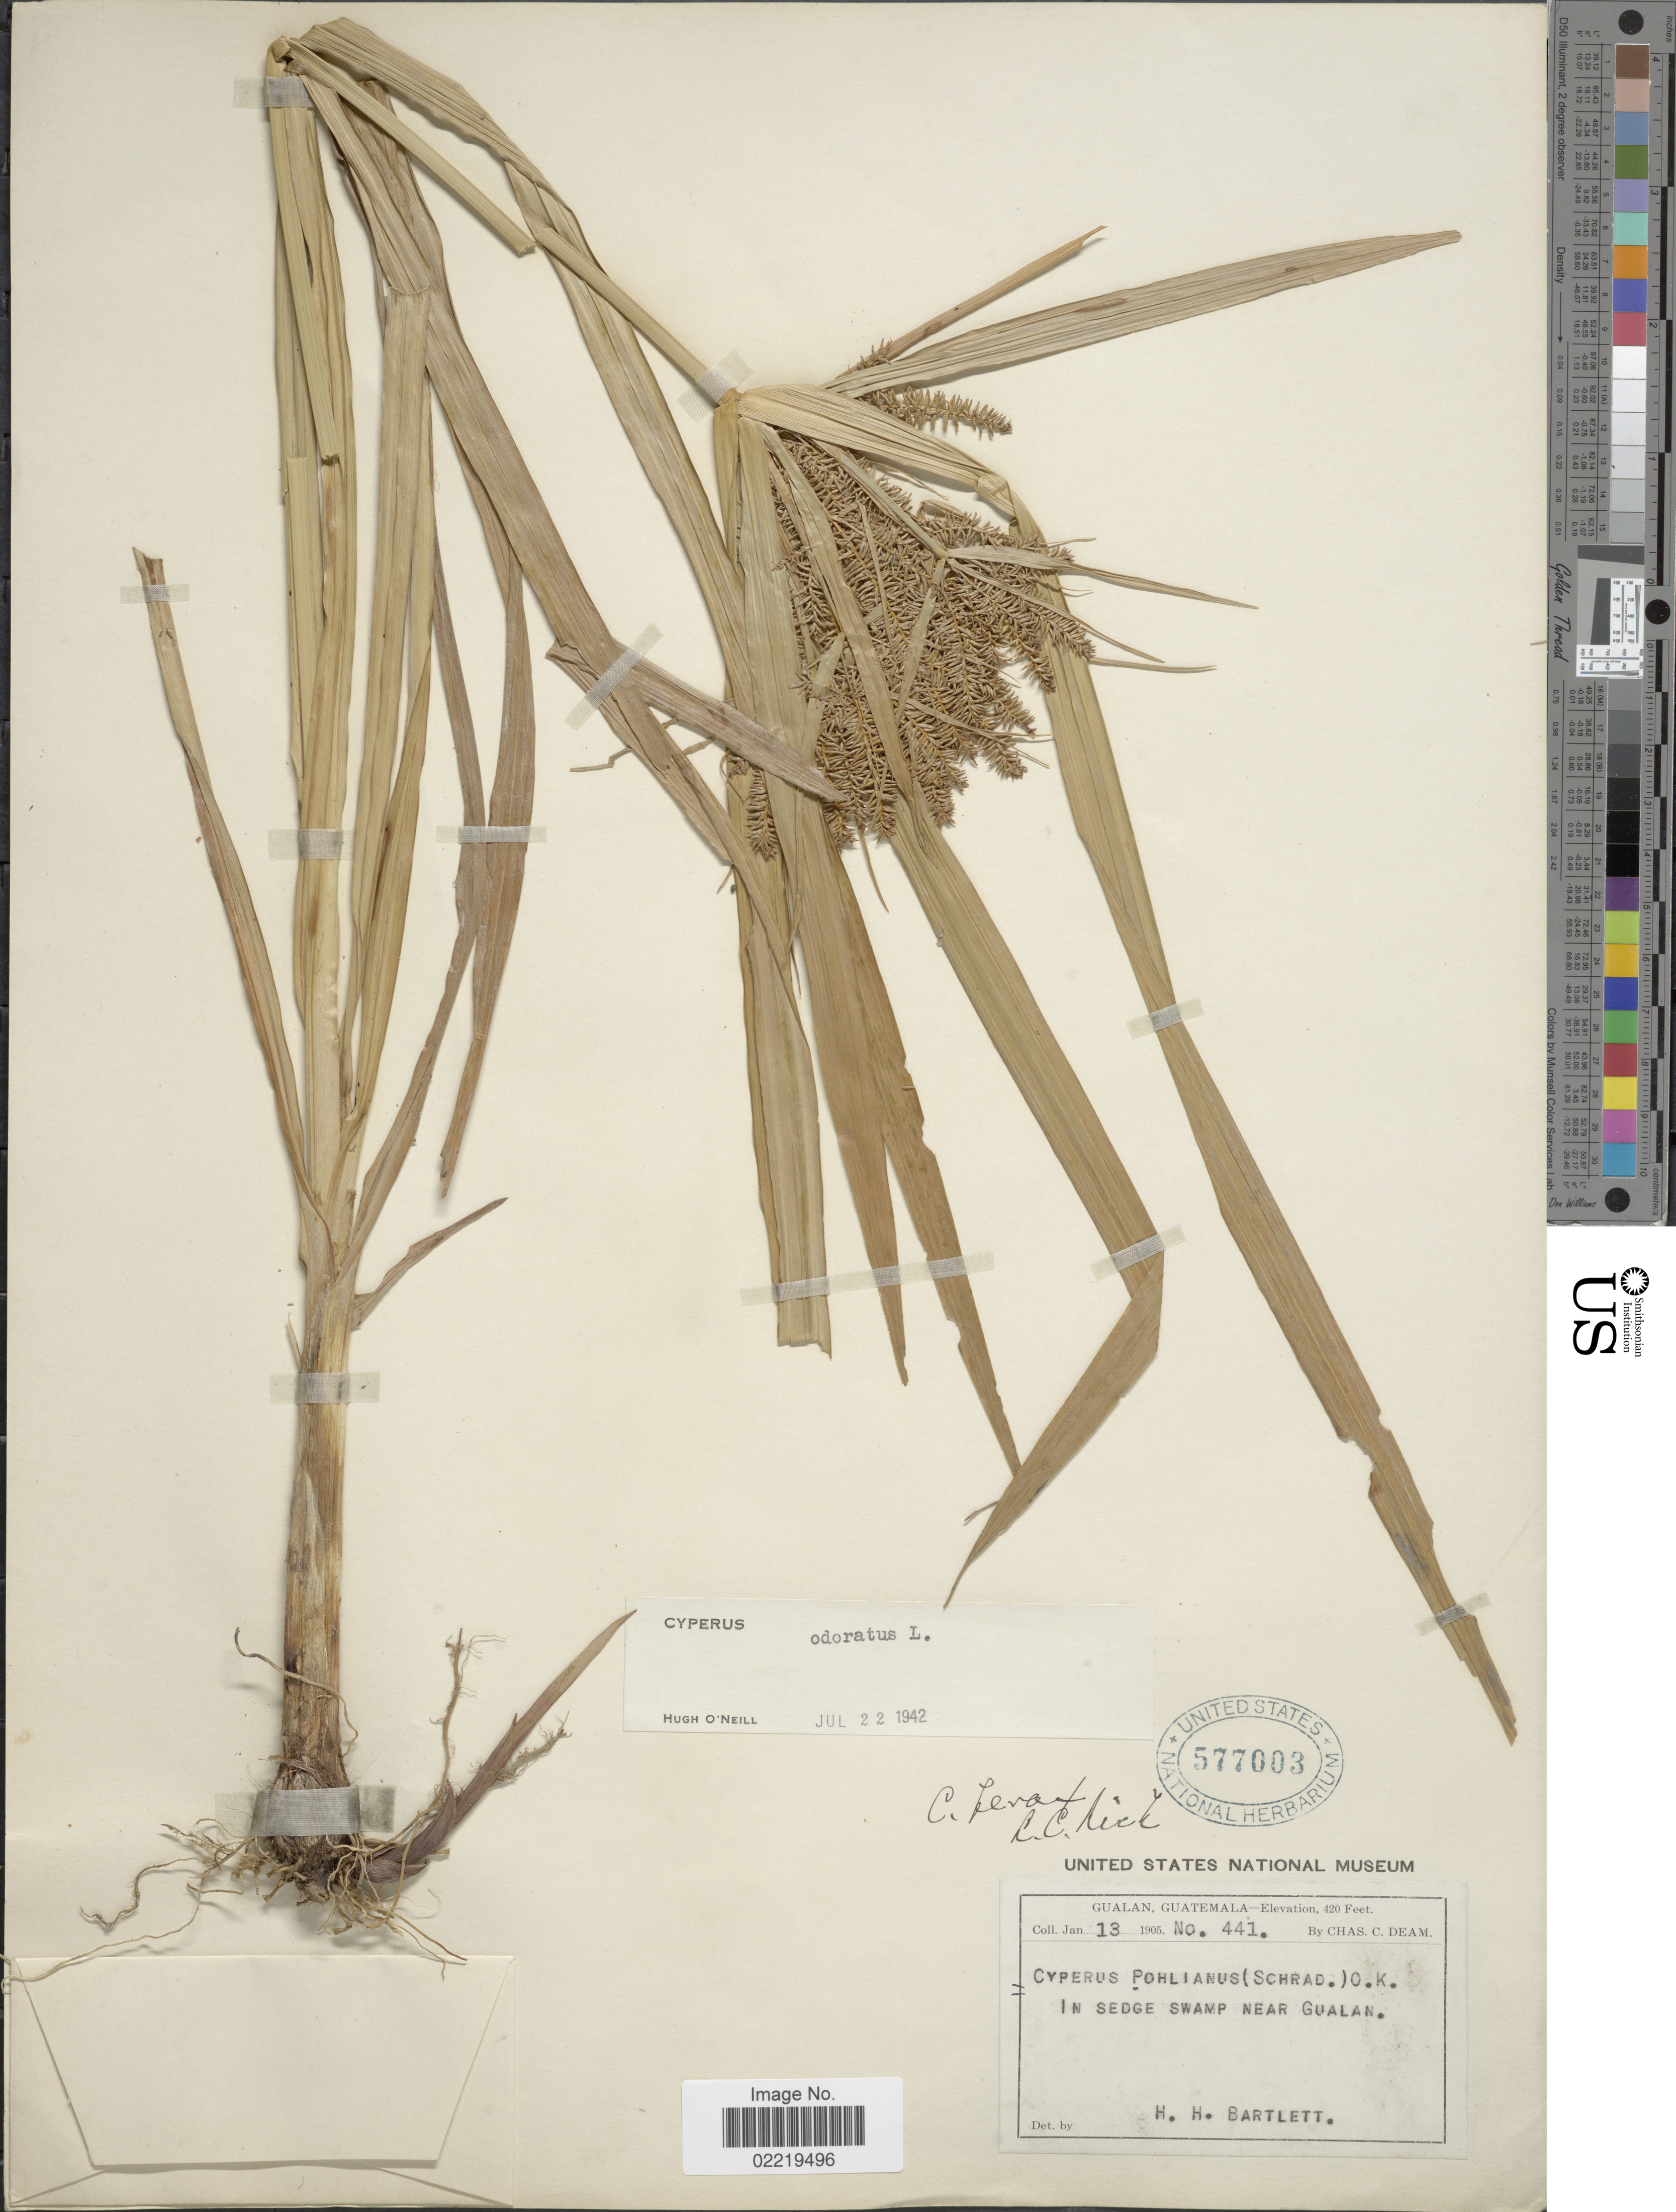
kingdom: Plantae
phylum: Tracheophyta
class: Liliopsida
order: Poales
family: Cyperaceae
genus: Cyperus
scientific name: Cyperus odoratus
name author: L.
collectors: C. C. Deam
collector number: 441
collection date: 1906-01-13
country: Guatemala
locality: In sedge swamp near Gualan.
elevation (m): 128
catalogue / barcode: US 577003